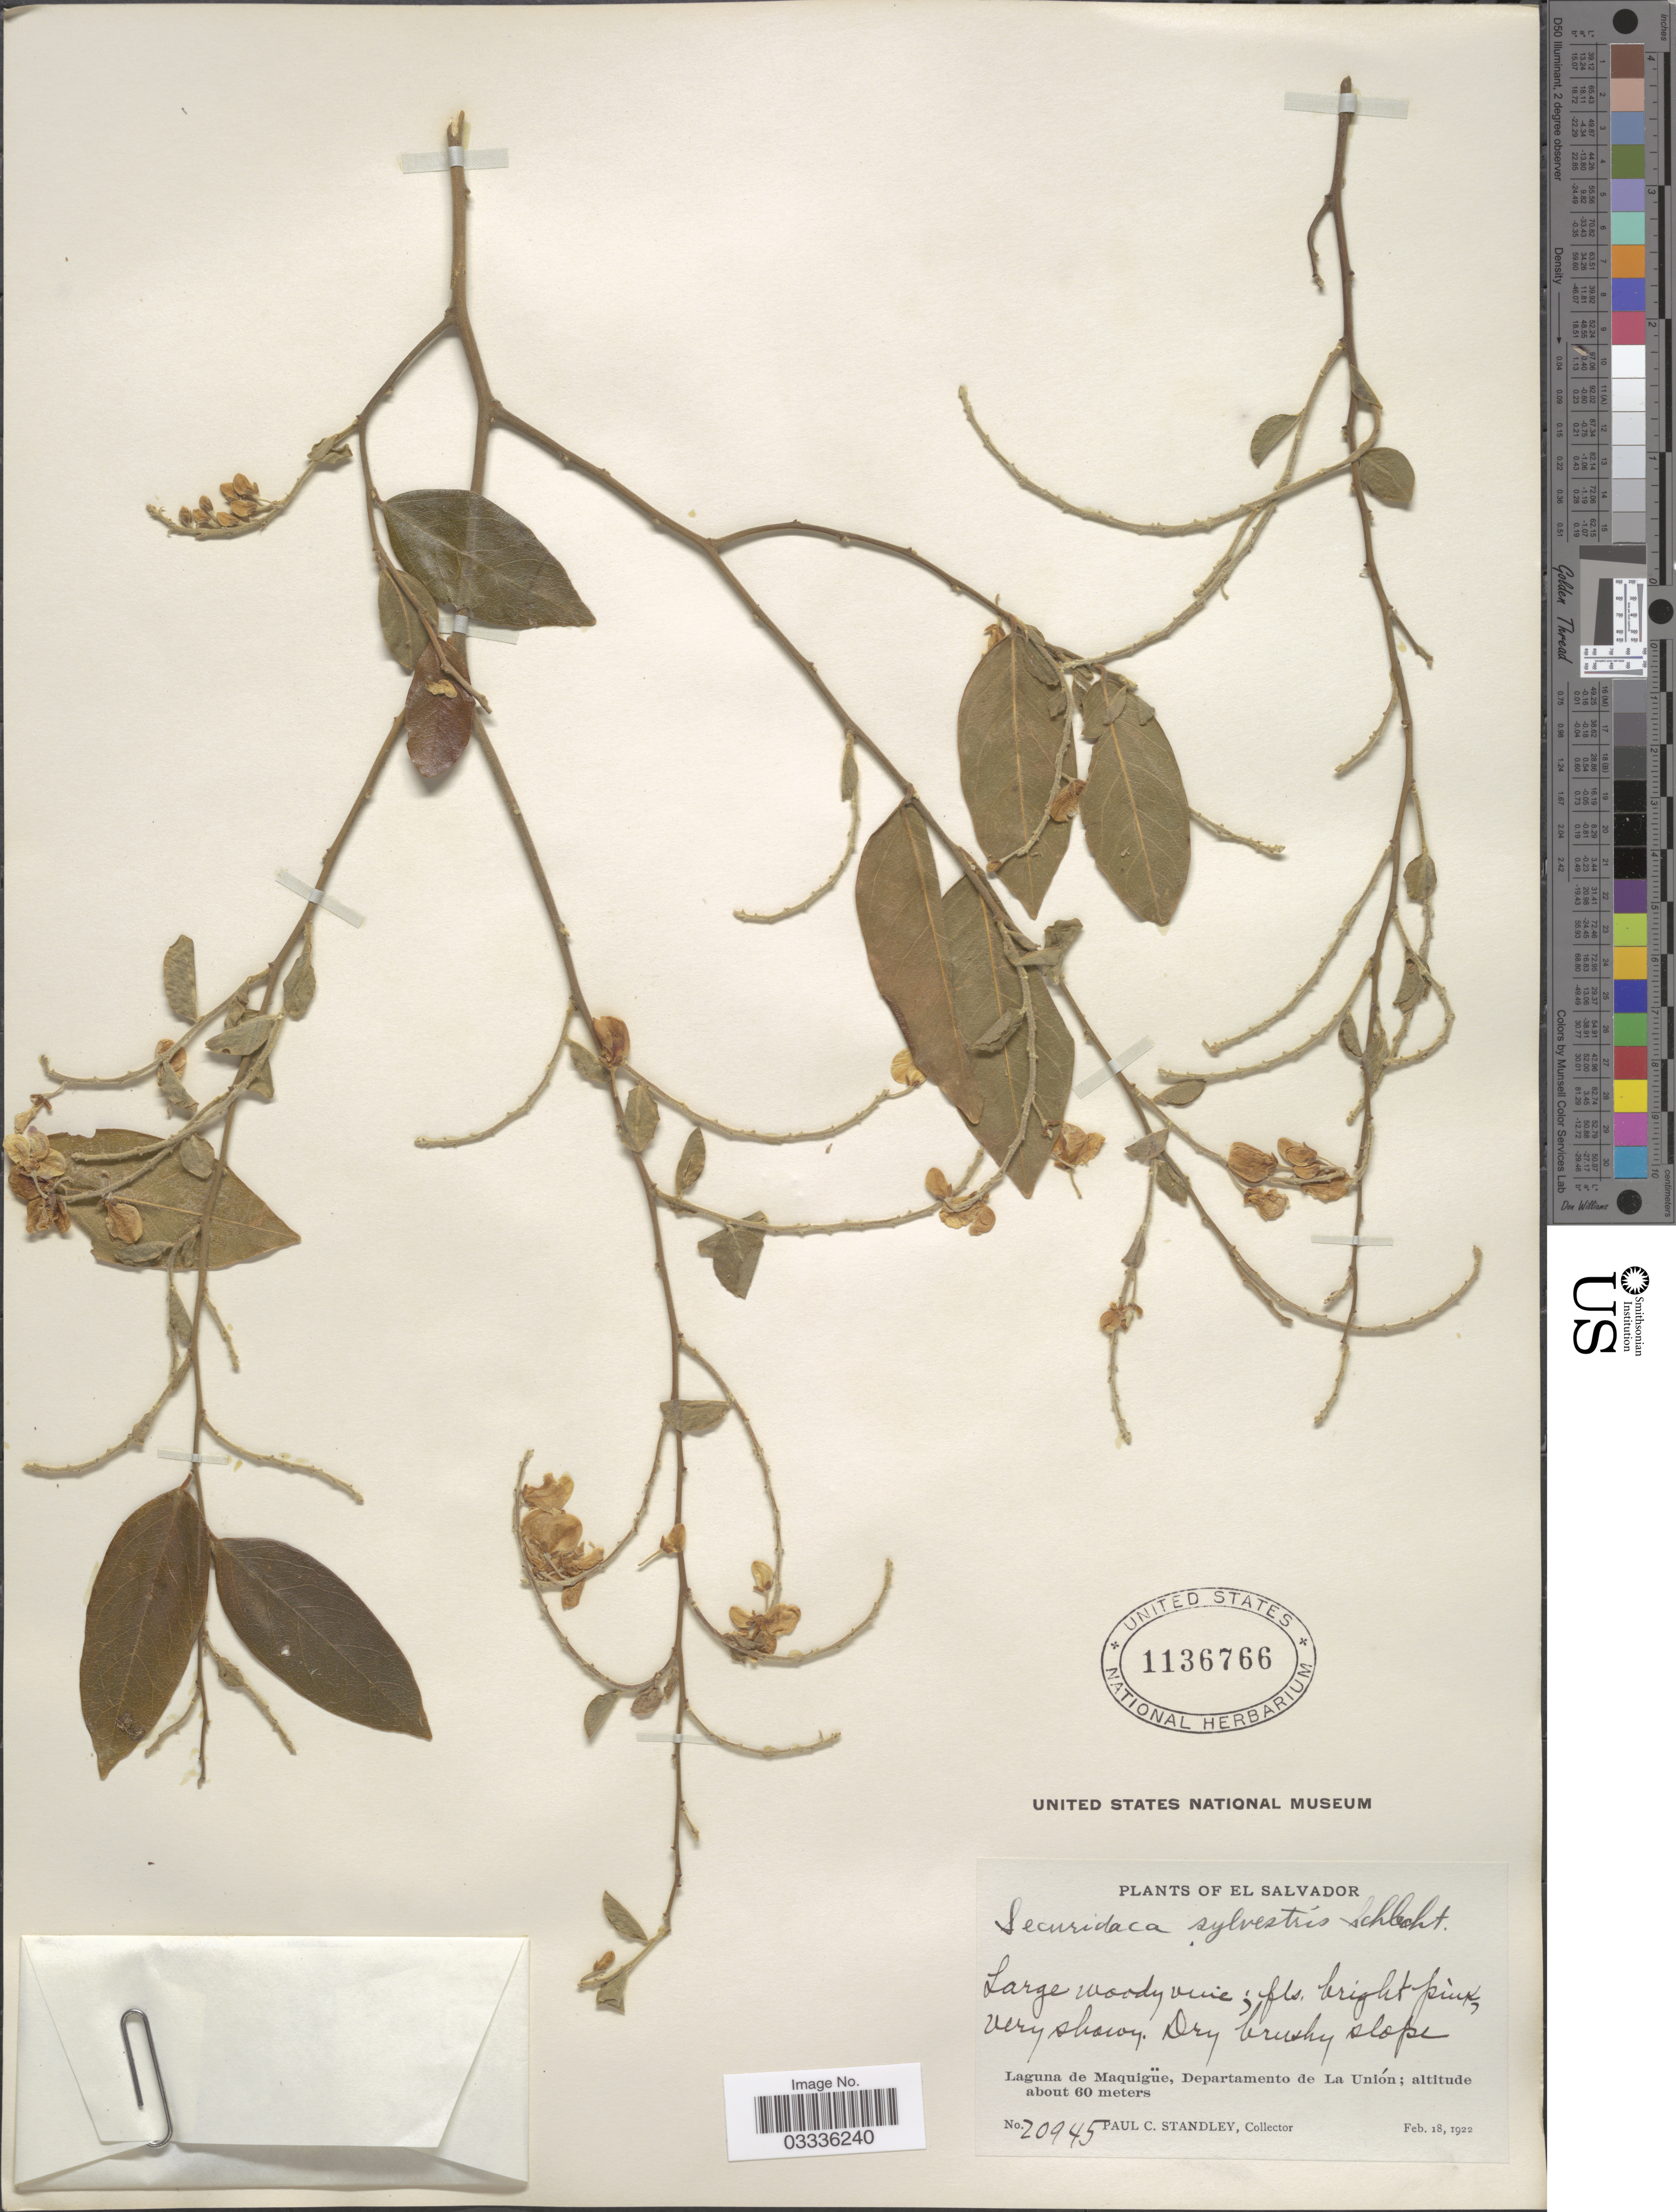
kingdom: Plantae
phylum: Tracheophyta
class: Magnoliopsida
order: Fabales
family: Polygalaceae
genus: Securidaca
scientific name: Securidaca sylvestris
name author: Schltdl.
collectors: P. C. Standley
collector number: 20945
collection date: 1922-02-18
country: El Salvador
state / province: La Union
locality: Laguna de Maquigüe, Departamento de La Unión.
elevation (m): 60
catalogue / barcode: US 1136766